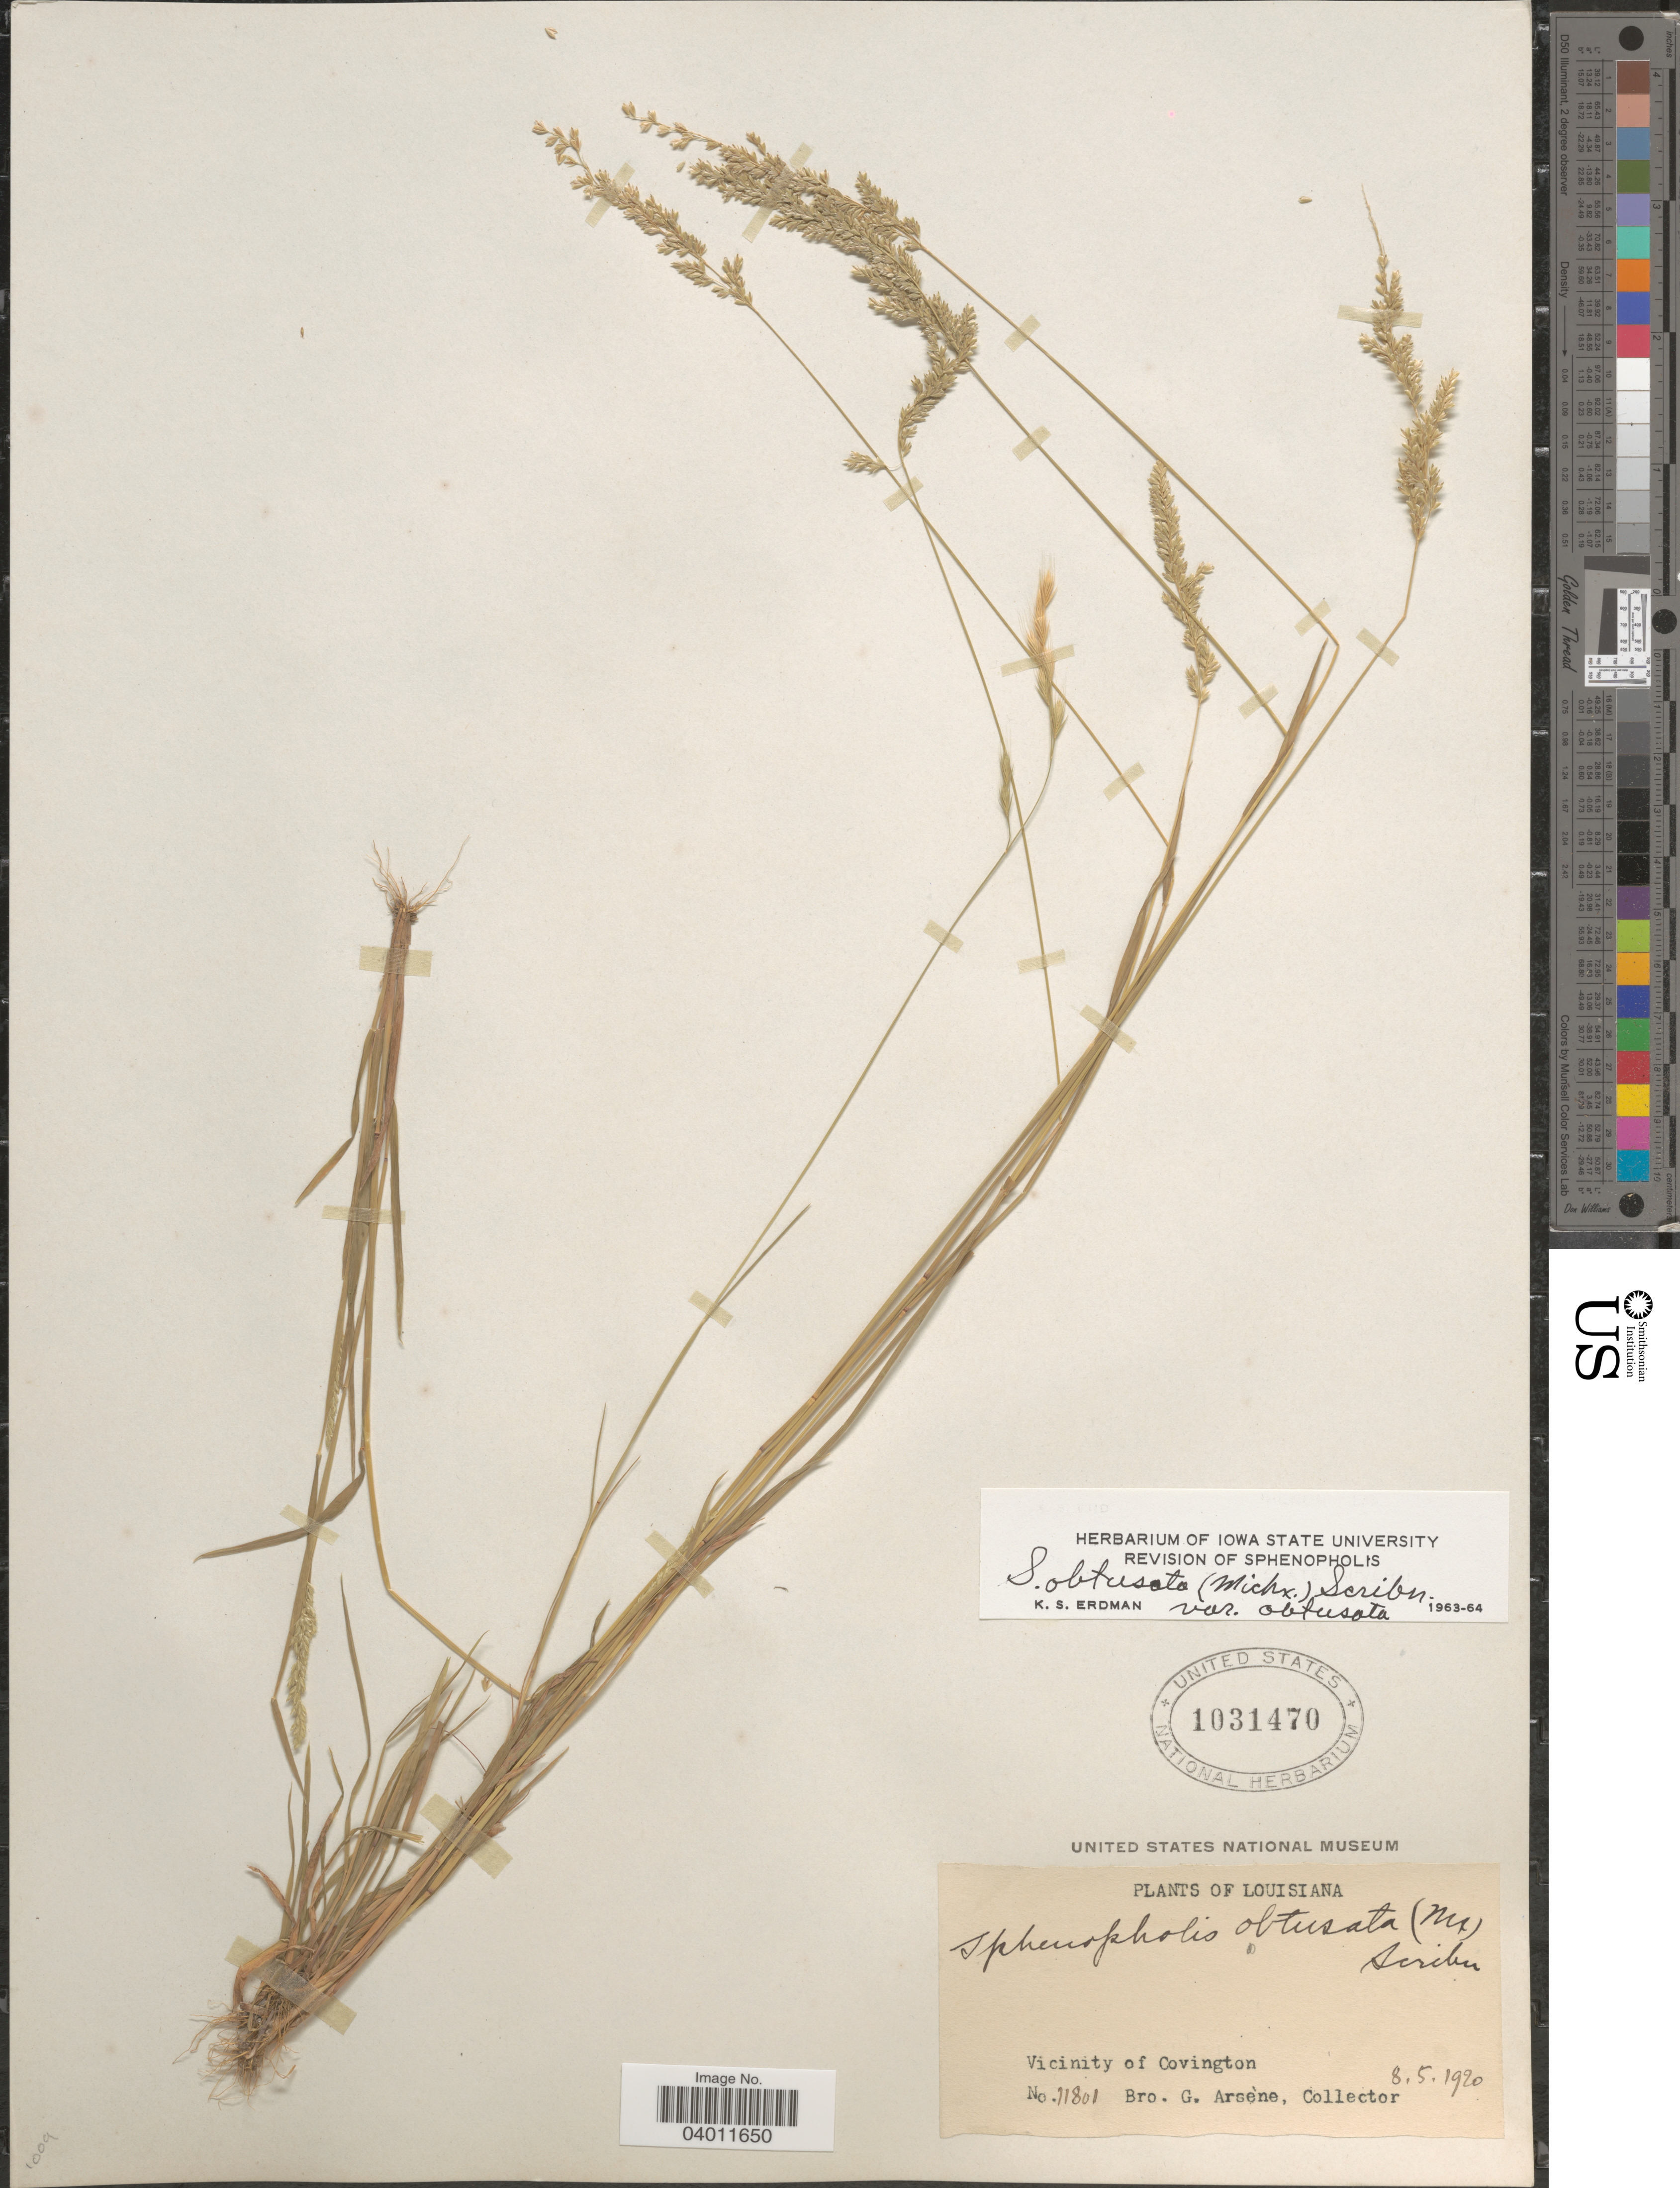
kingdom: Plantae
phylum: Tracheophyta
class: Liliopsida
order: Poales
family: Poaceae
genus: Sphenopholis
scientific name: Sphenopholis obtusata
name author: (Michx.) Scribn.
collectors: Bro. G. Arsène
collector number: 11801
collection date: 1920-05-08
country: United States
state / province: Louisiana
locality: Vicinity of Covington.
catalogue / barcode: US 1031470